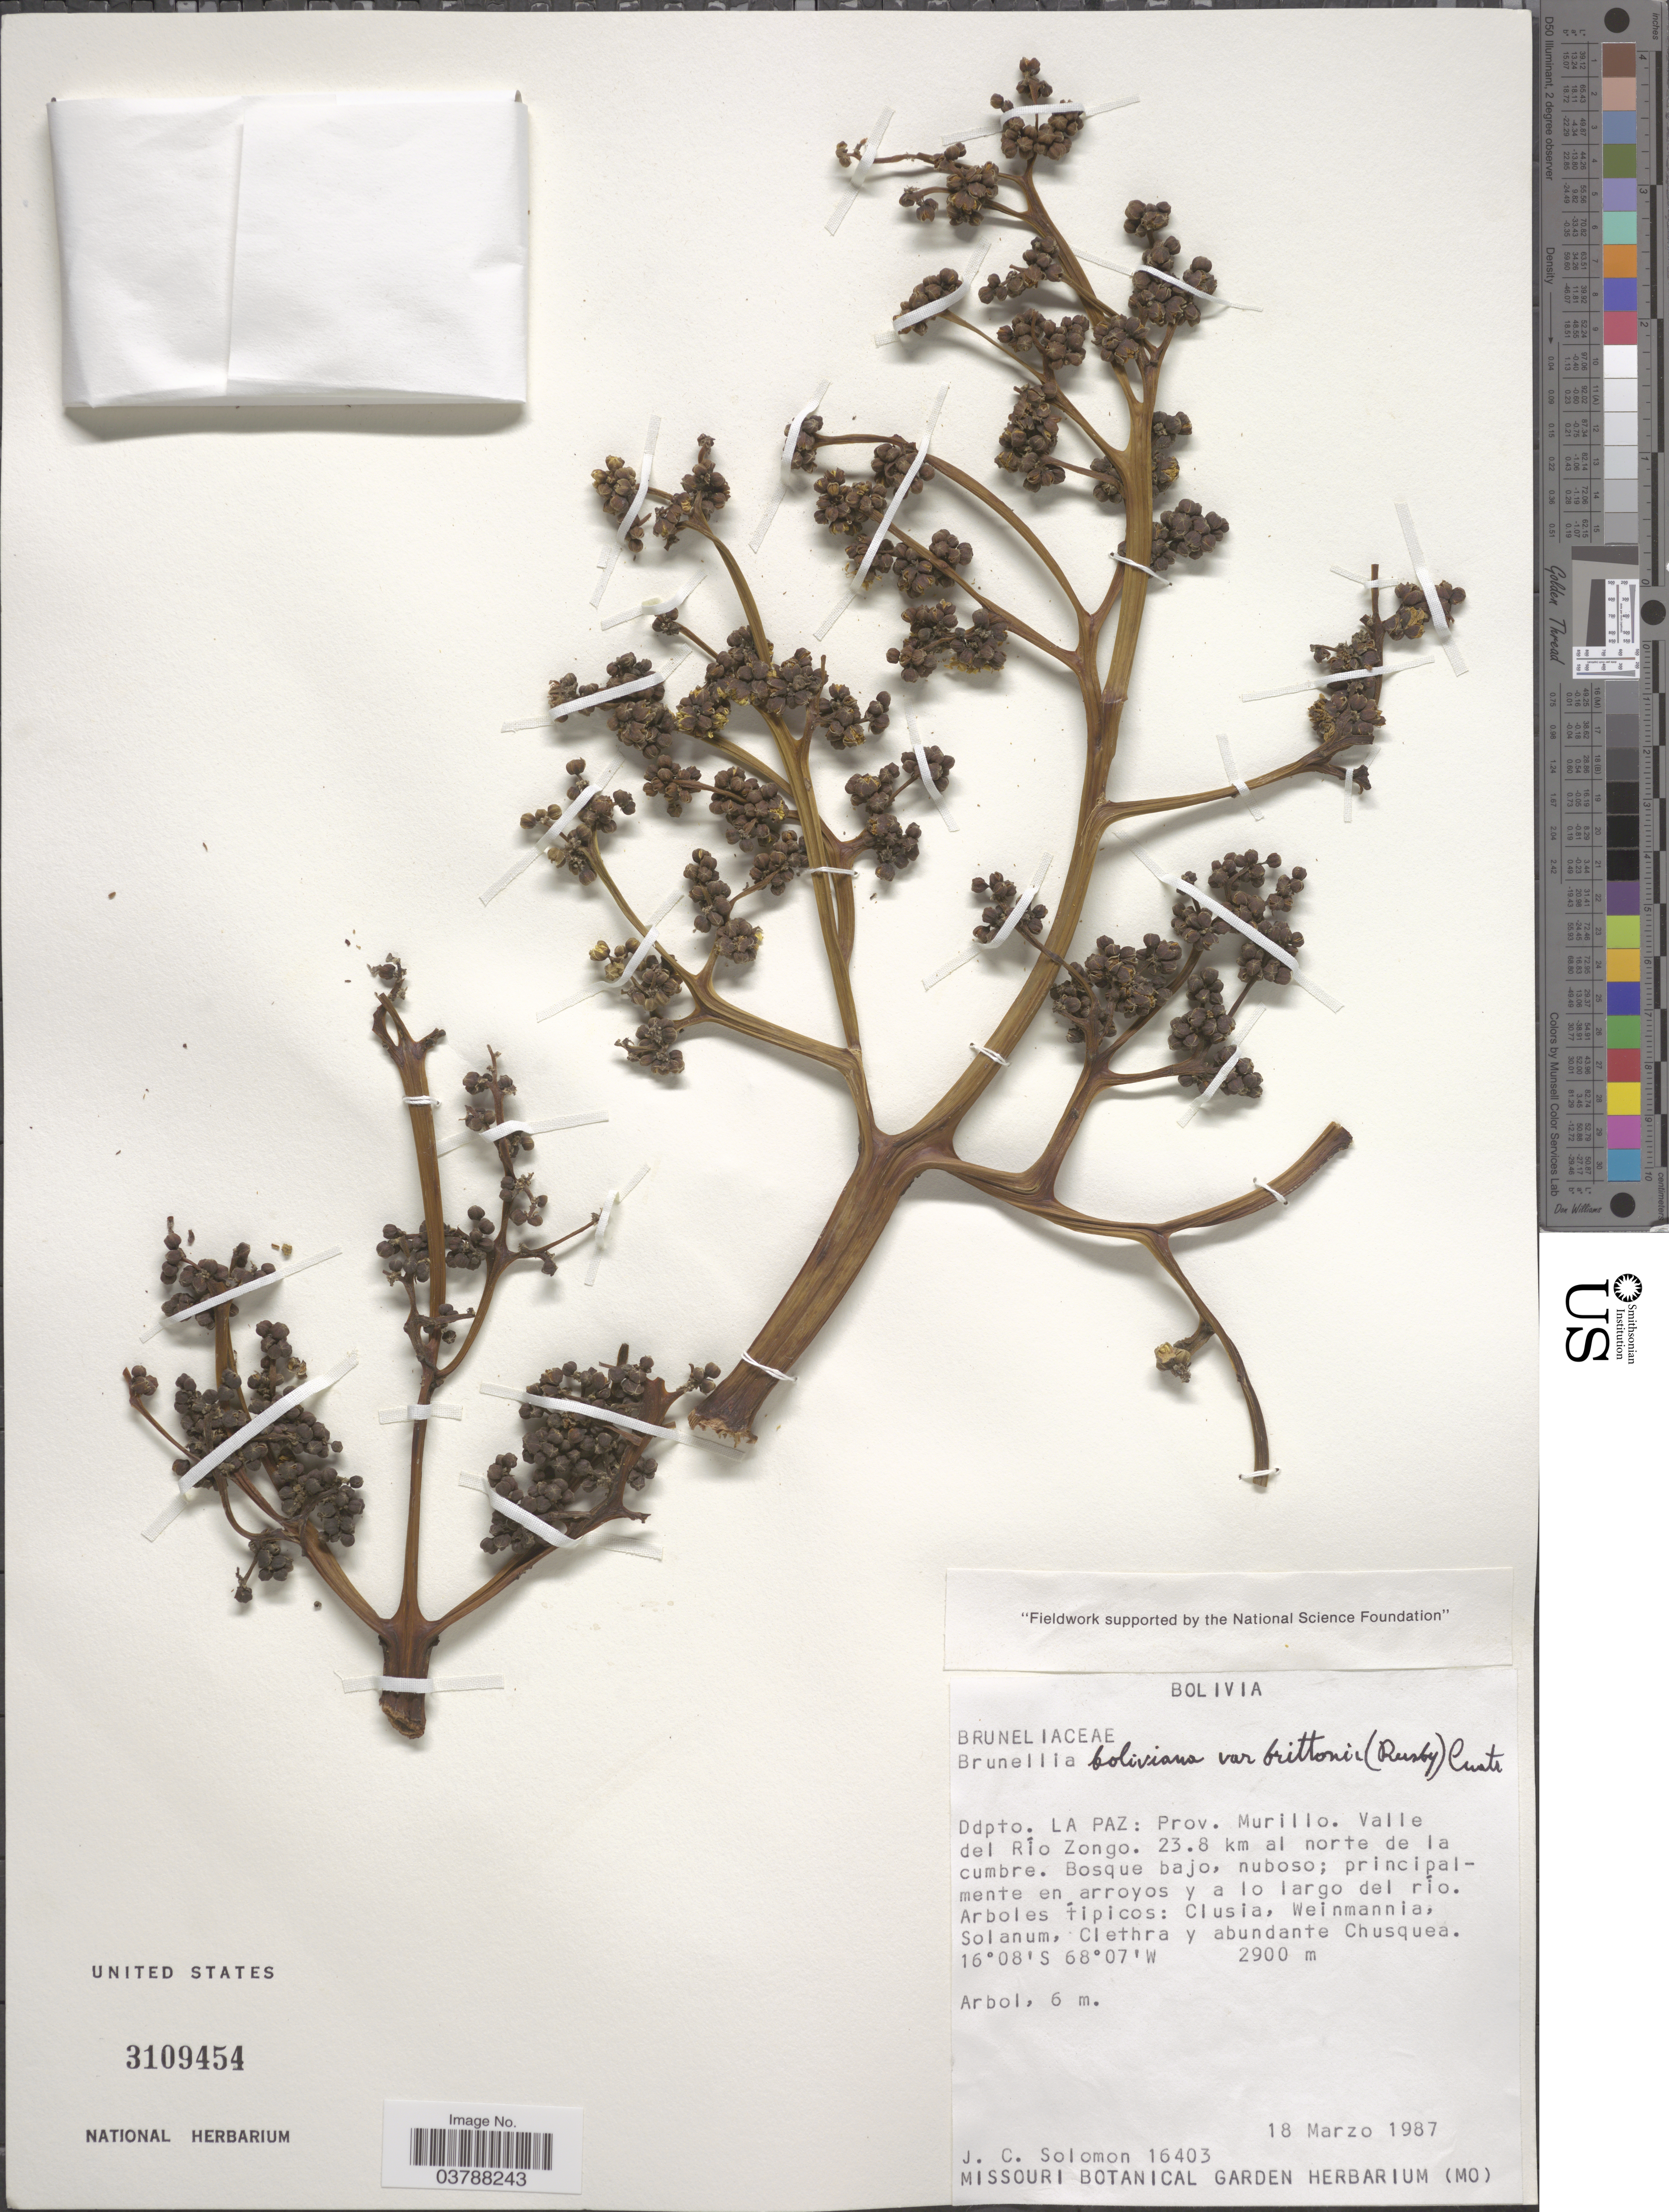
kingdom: Plantae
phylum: Tracheophyta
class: Magnoliopsida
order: Oxalidales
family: Brunelliaceae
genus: Brunellia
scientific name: Brunellia boliviana var. brittonii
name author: (Rusby) Cuatrec.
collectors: J. C. Solomon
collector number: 16403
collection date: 1987-03-18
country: Bolivia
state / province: La Paz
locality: Ddpto. La Paz: Prov. Murillo. Valle del Río Zongo. 23.8 km al norte de la cumbre.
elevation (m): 2900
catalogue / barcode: US 3109454